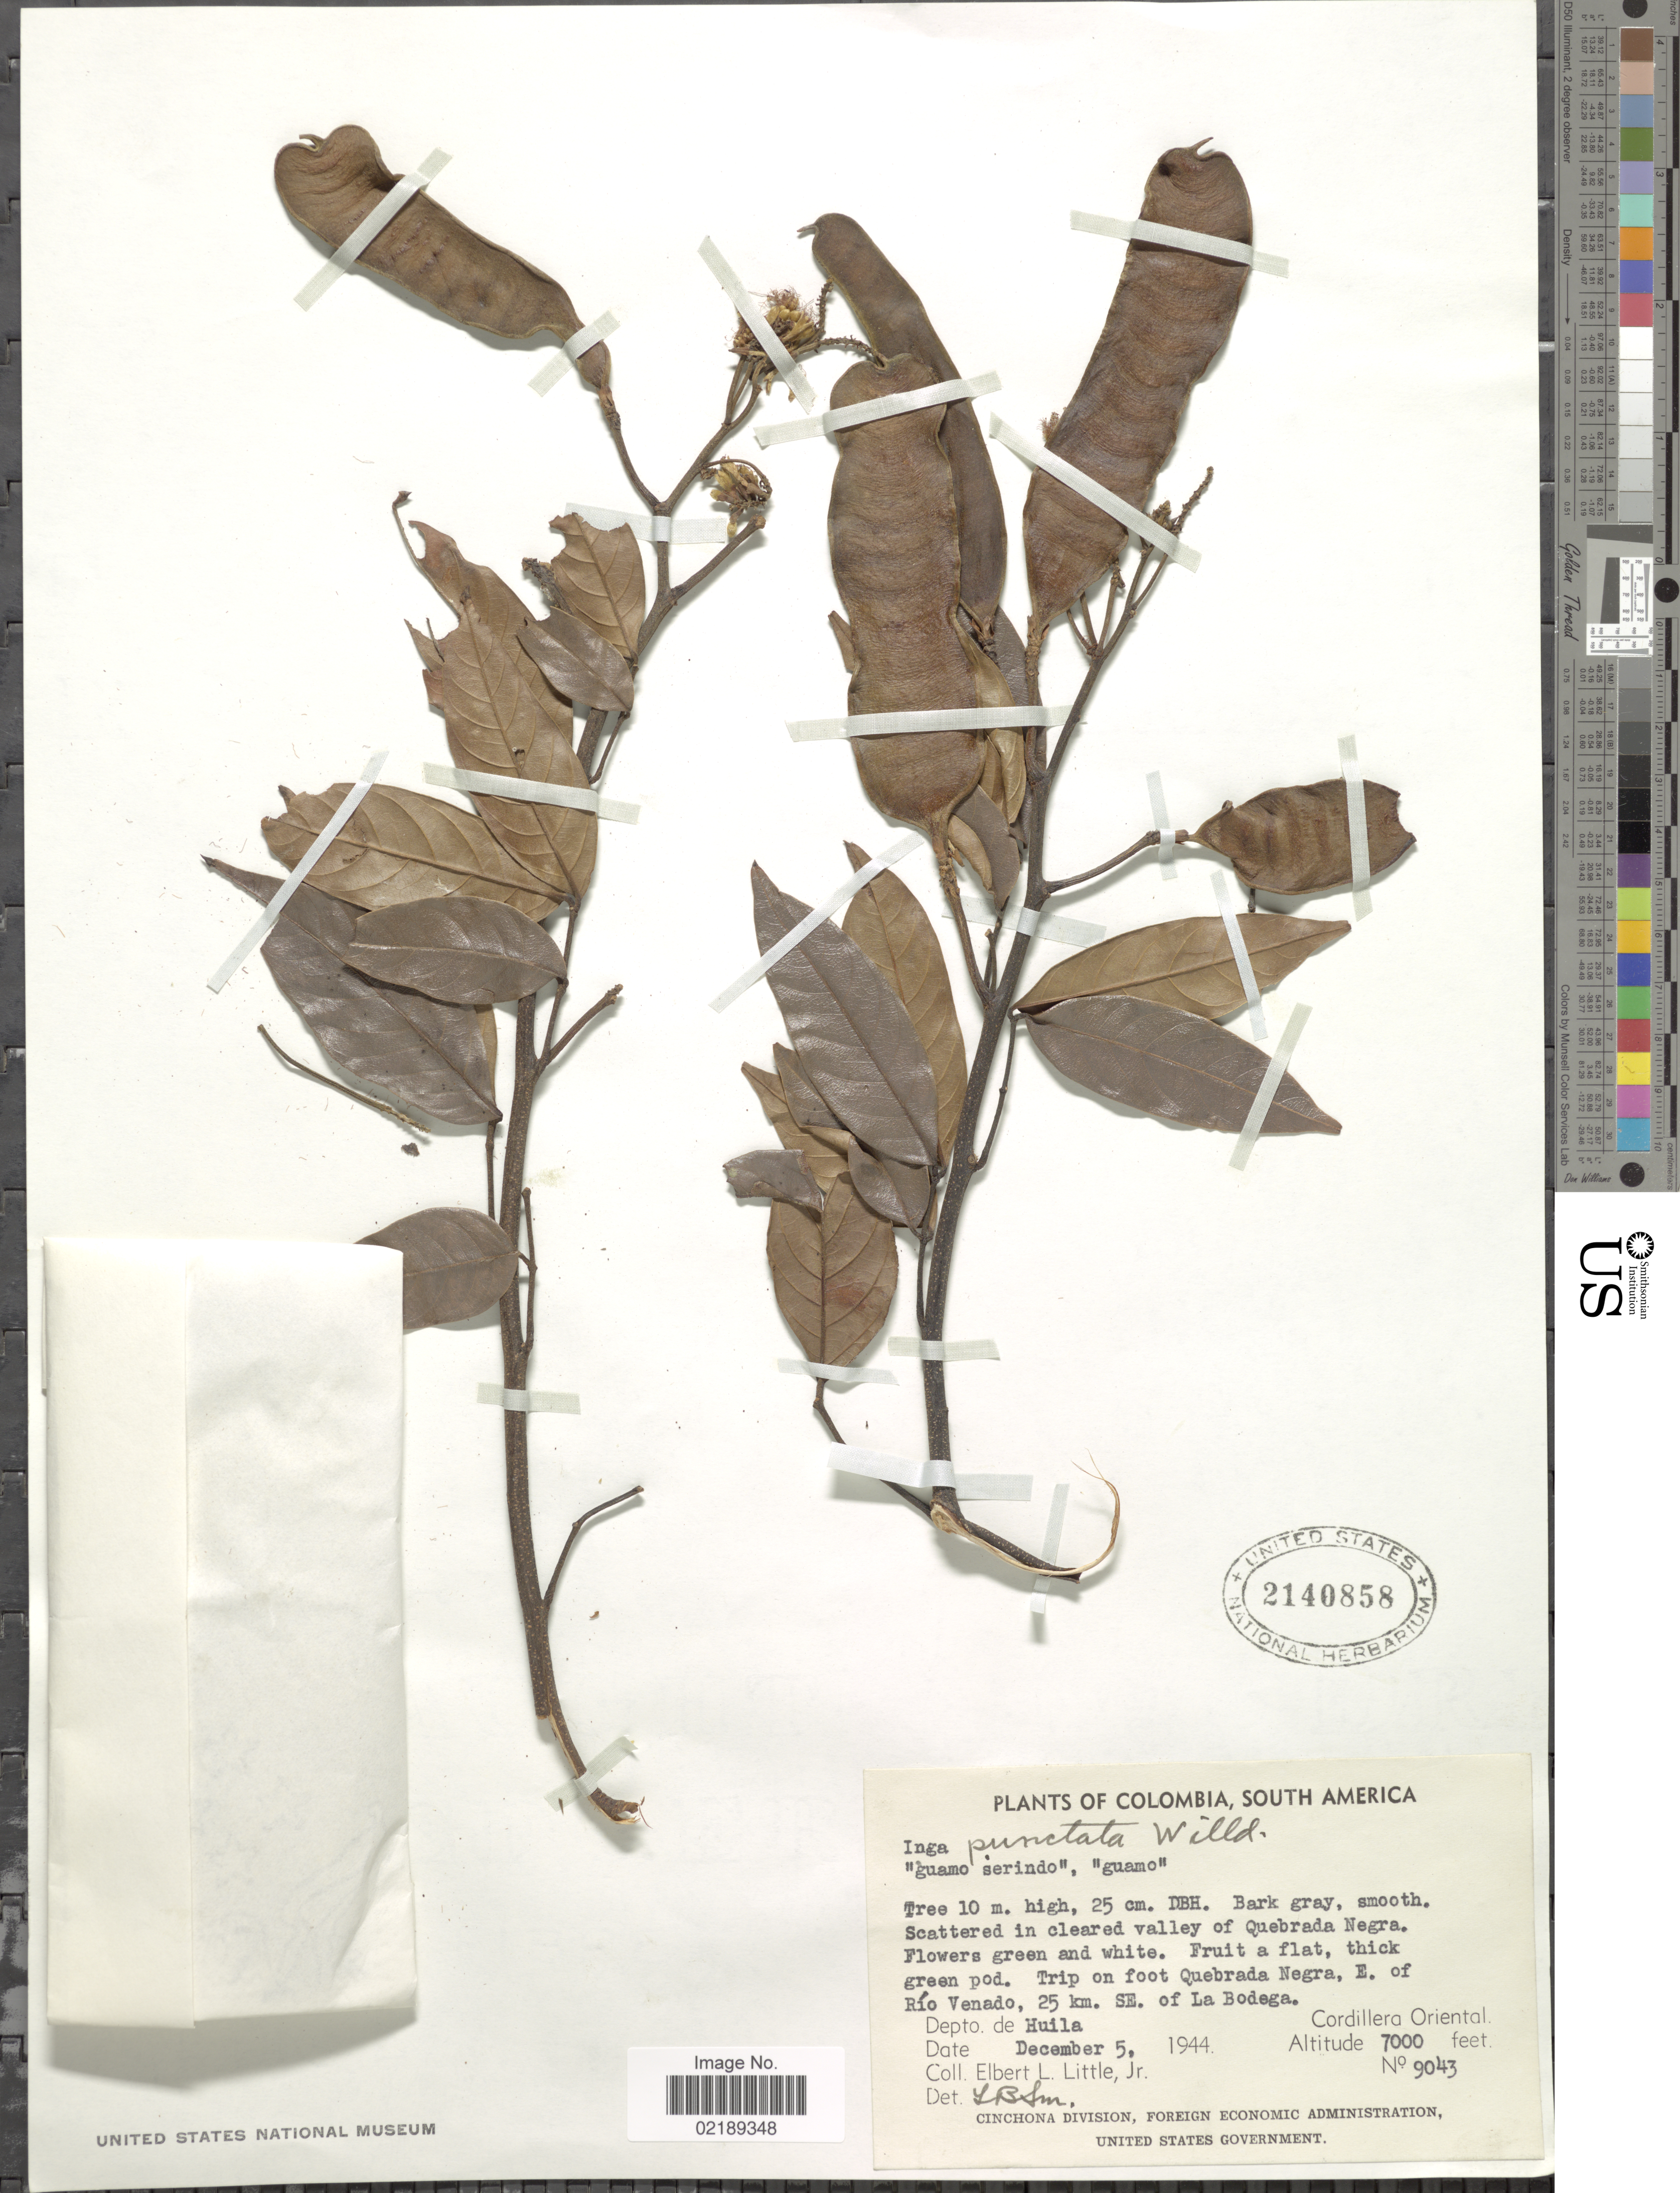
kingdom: Plantae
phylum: Tracheophyta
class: Magnoliopsida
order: Fabales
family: Fabaceae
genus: Inga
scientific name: Inga punctata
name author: Willd.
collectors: E. L. Little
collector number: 9043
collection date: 1944-12-05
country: Colombia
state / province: Huila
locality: Trip on foot Quebrada Negra, E. of Rio Venado, 25 km. SE. of La Bodega, Cordillera Oriental.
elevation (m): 2134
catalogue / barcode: US 2140858